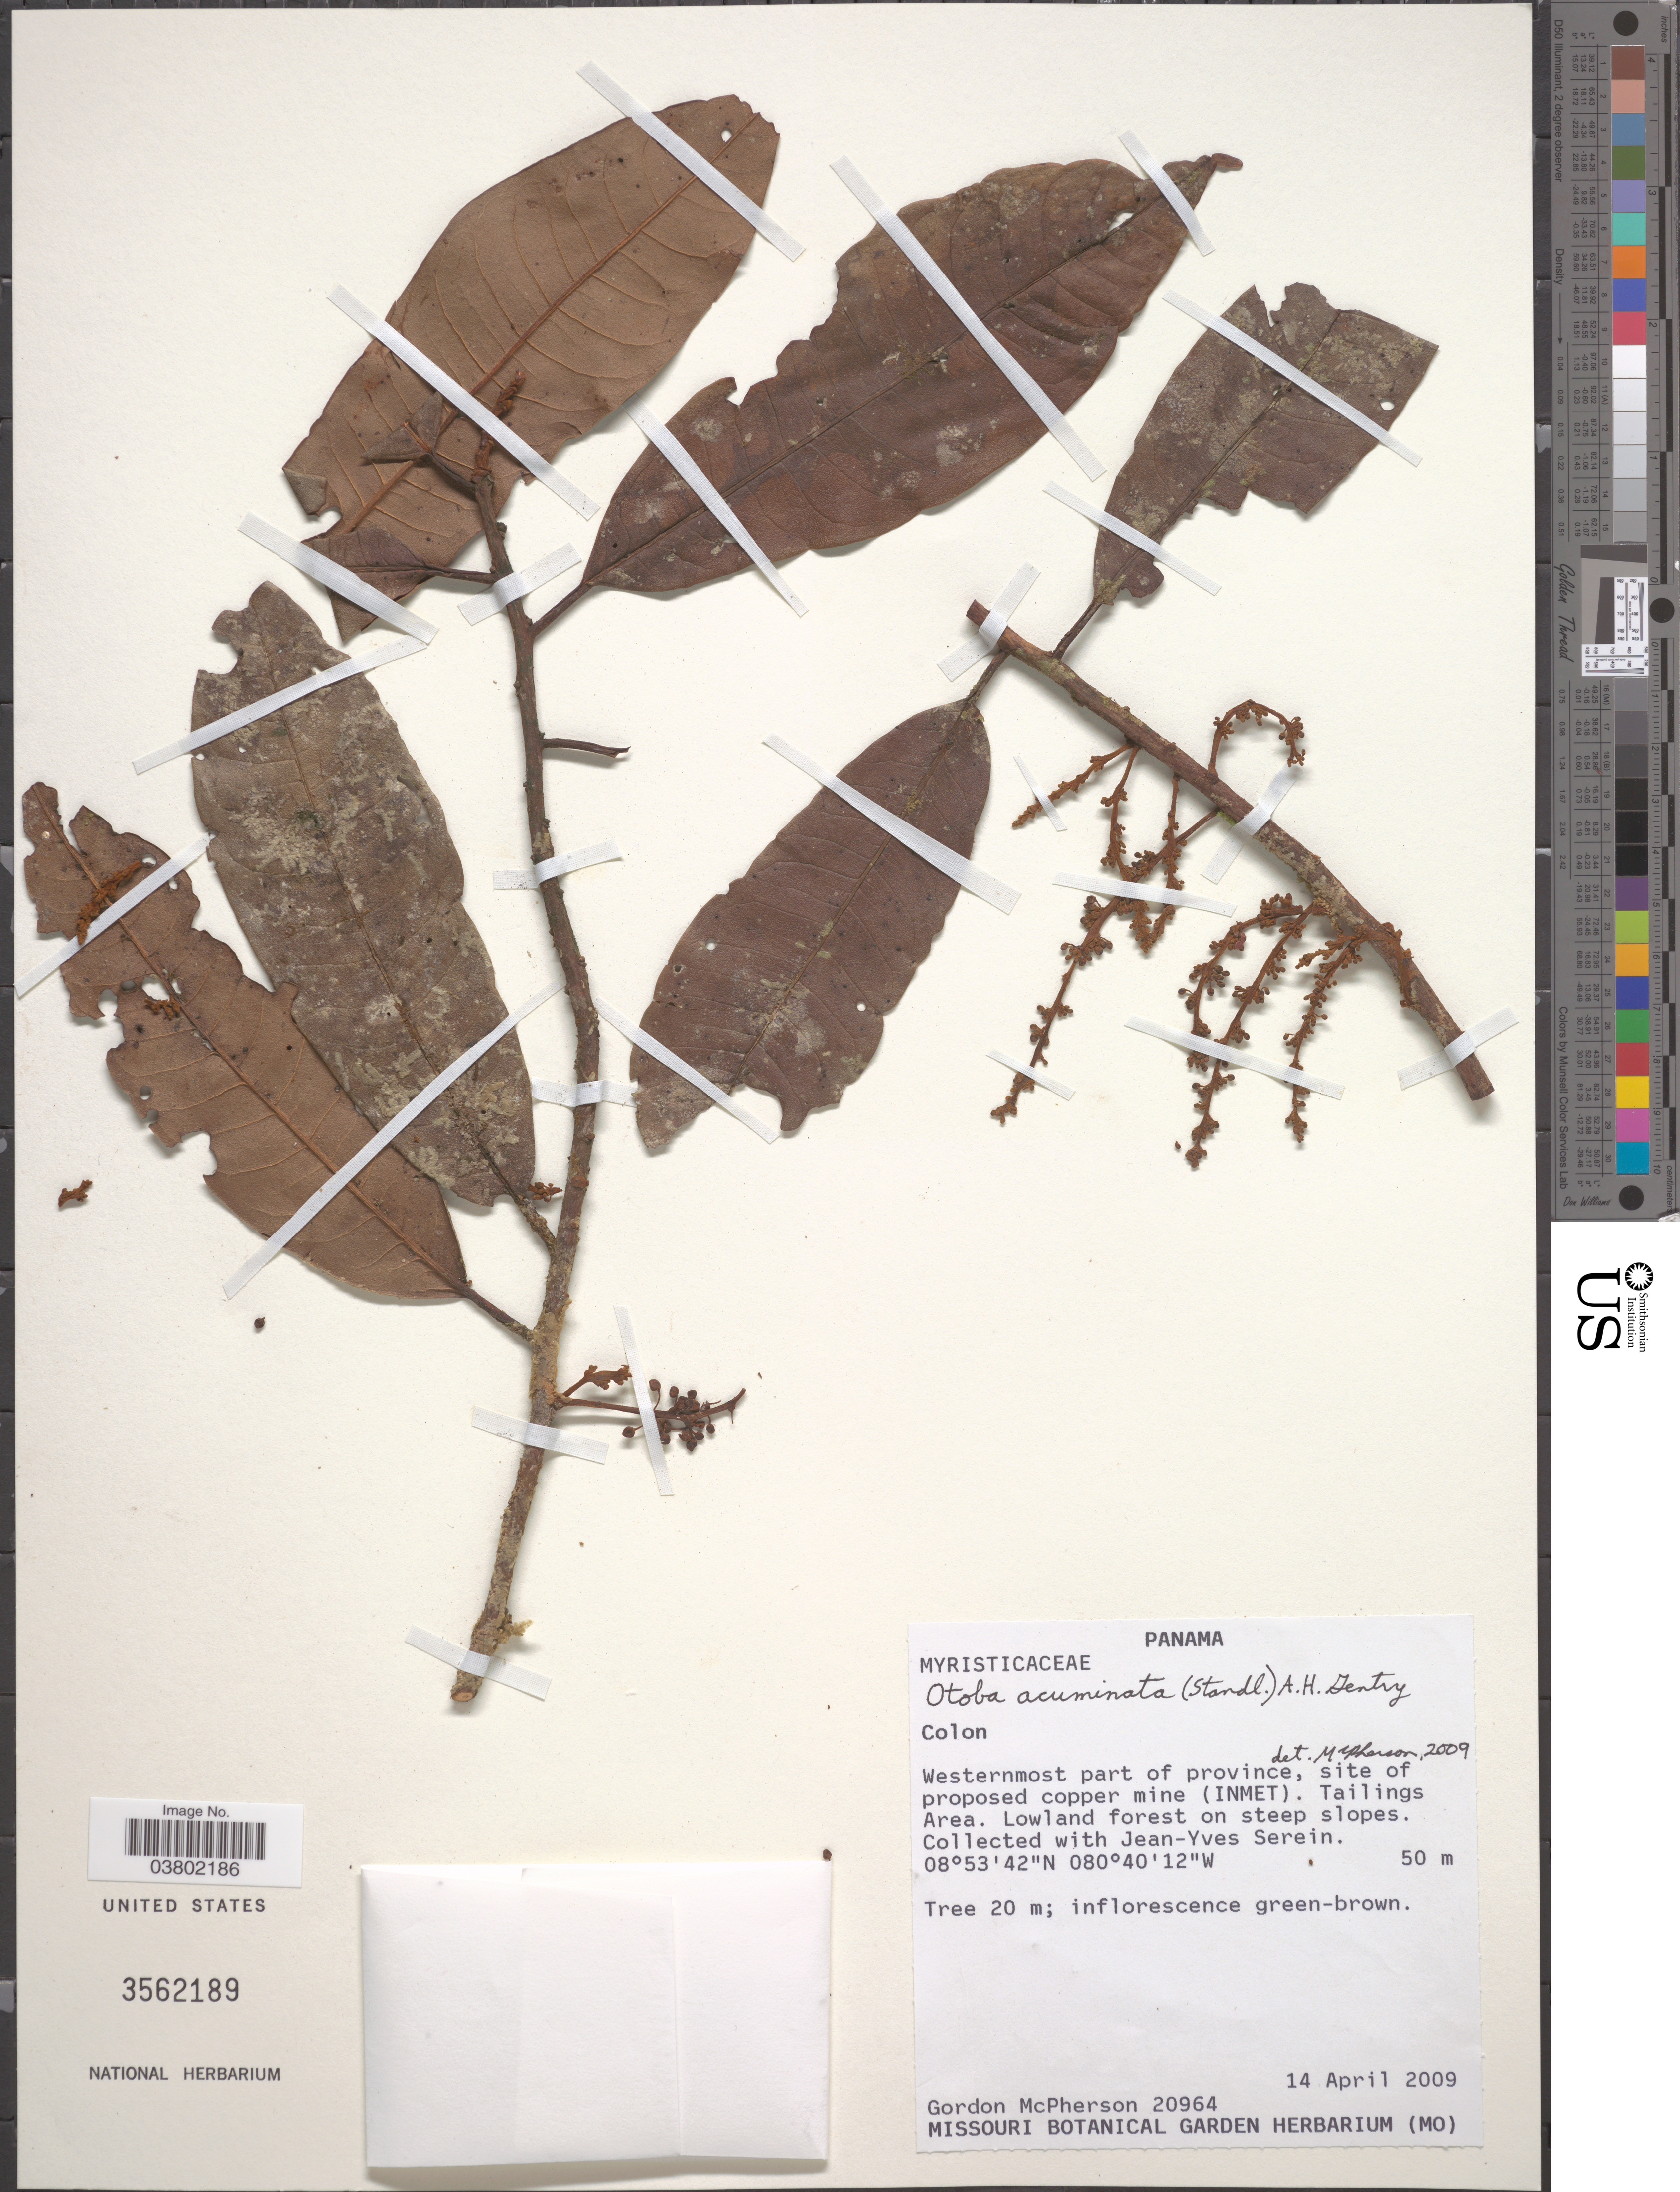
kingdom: Plantae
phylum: Tracheophyta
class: Magnoliopsida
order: Magnoliales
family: Myristicaceae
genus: Otoba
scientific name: Otoba acuminata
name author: (Standl.) A.H. Gentry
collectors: G. McPherson & J. Serein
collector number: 20964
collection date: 2009-04-14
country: Panama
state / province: Colón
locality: Westernmost part of province, site of proposed copper mine (INMET). Tailings Area.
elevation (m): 50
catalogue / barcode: US 3562189